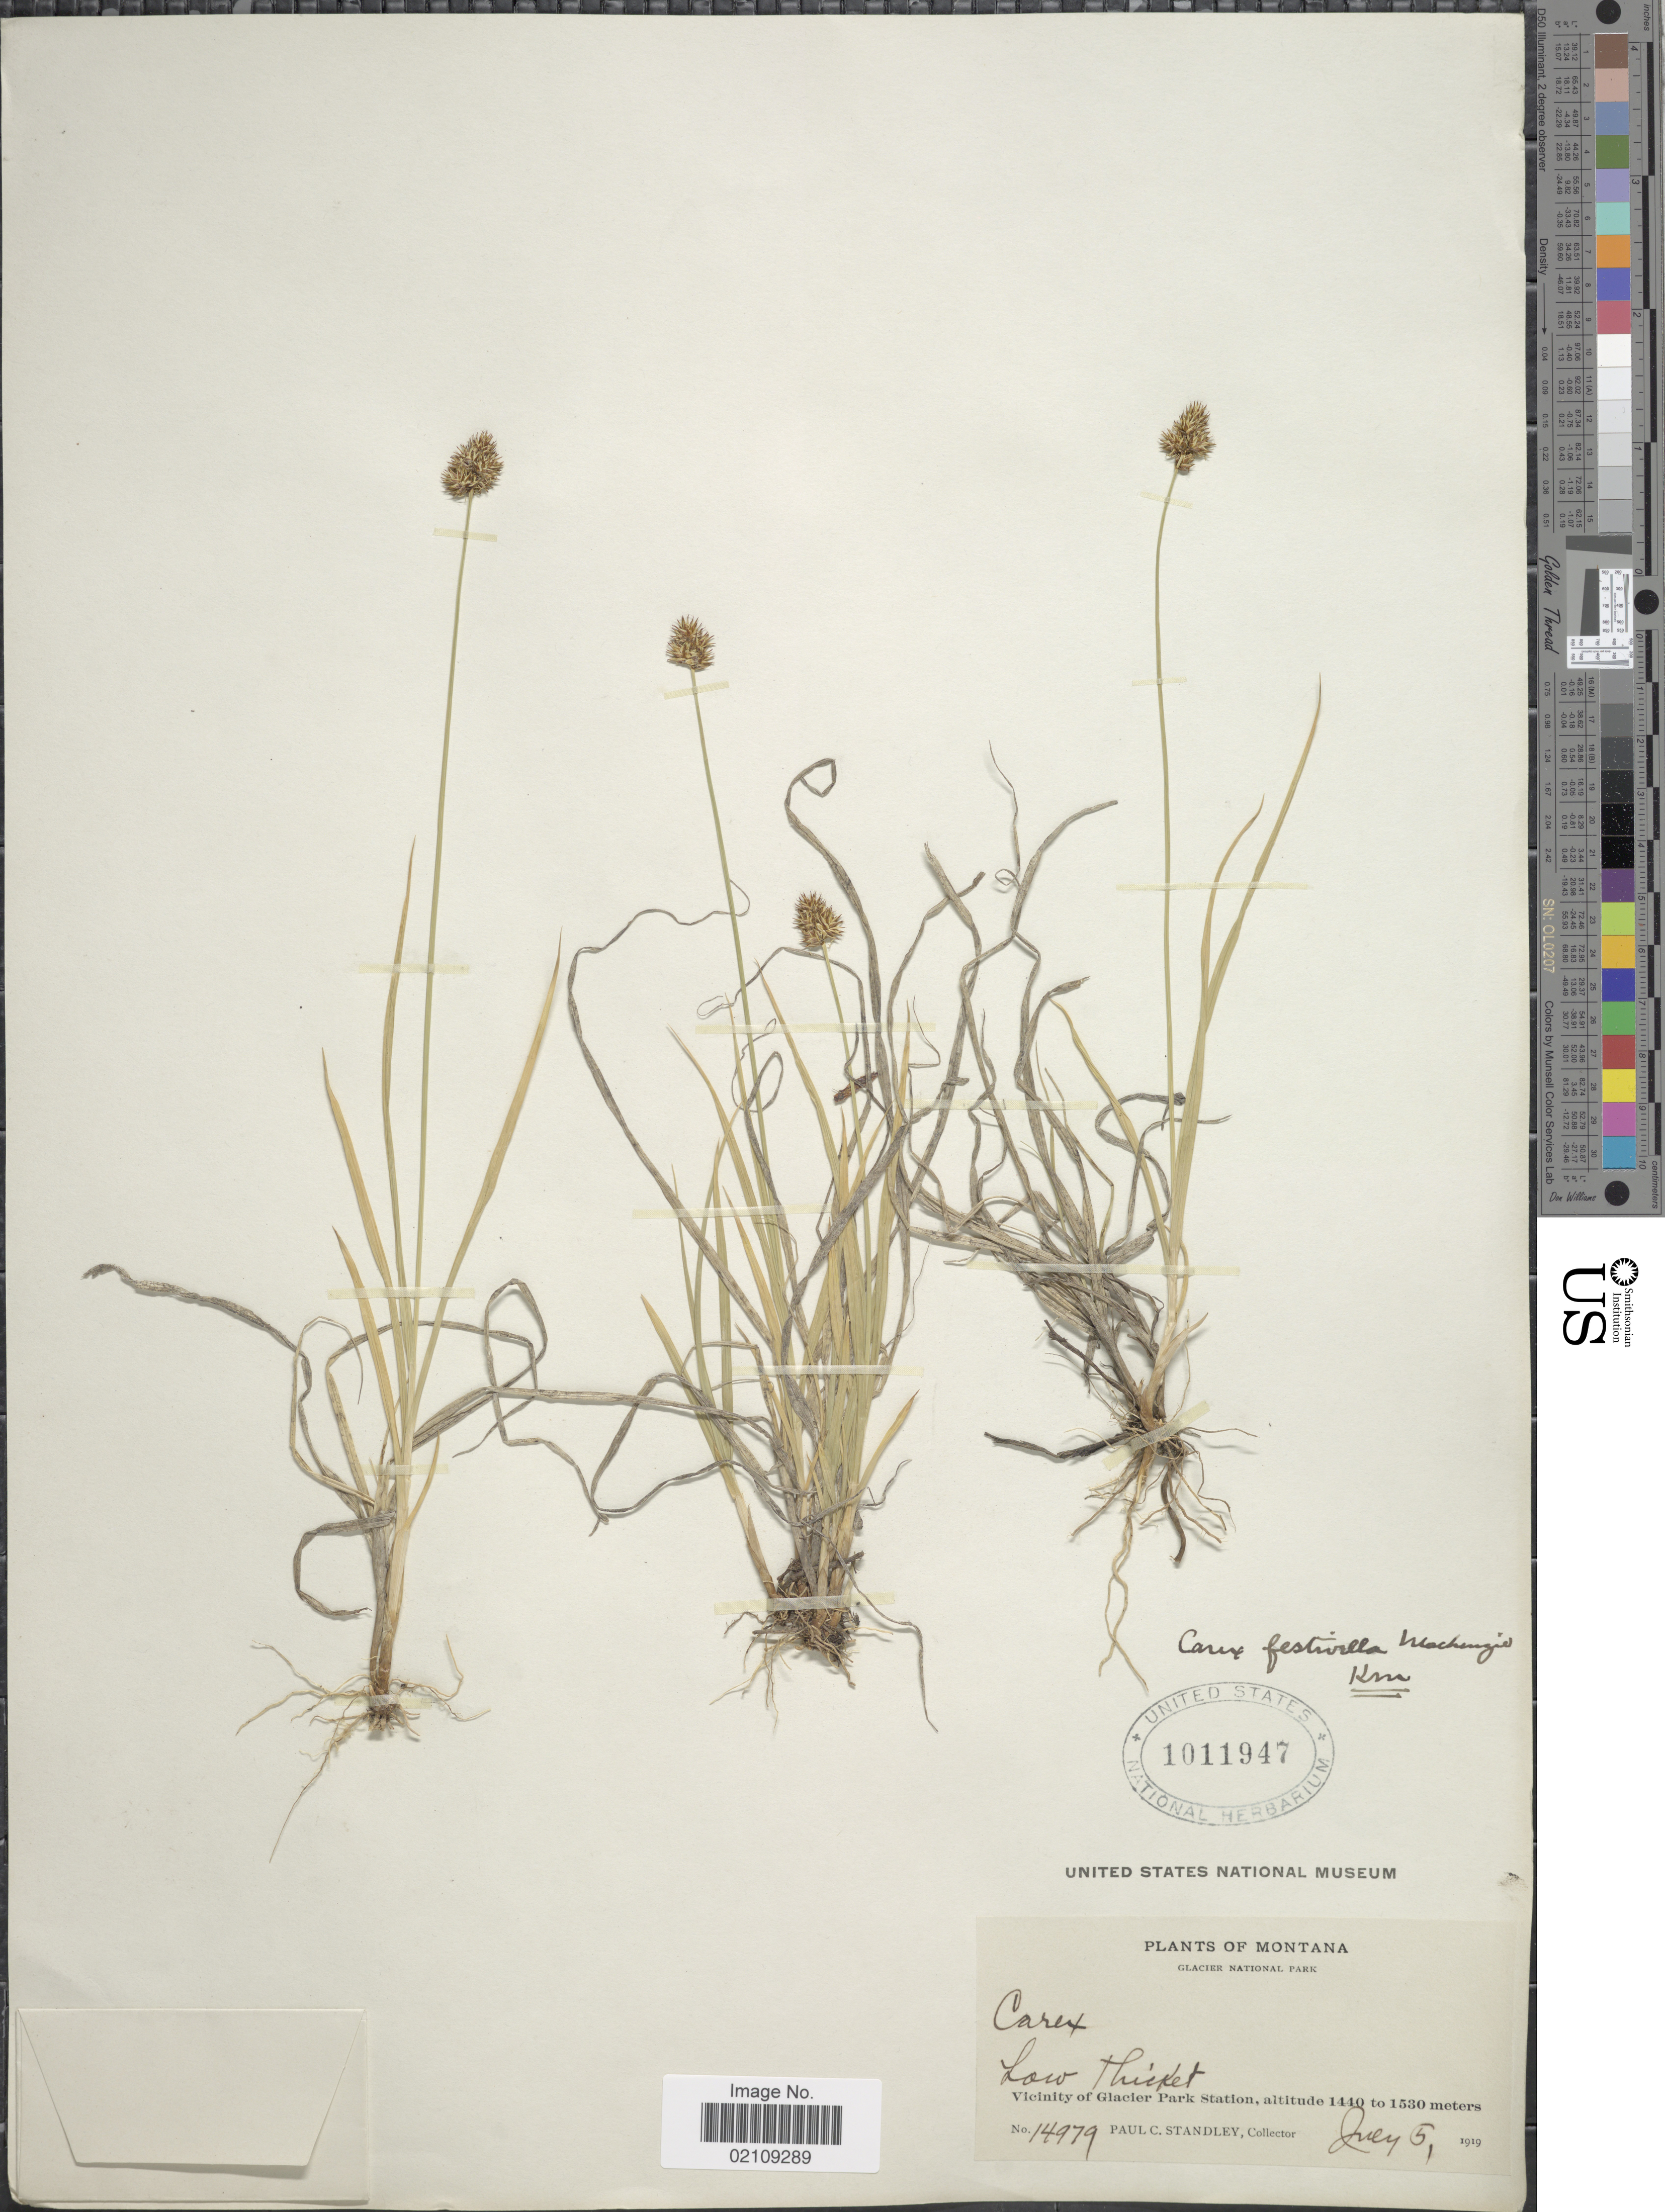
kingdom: Plantae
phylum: Tracheophyta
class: Liliopsida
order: Poales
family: Cyperaceae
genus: Carex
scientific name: Carex microptera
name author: Mack.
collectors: P. C. Standley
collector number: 14979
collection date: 1919-07-05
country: United States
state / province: Montana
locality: Glacier National Park, Low thicket, Vicinity of Glacier Park Station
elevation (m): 1440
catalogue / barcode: US 1011947